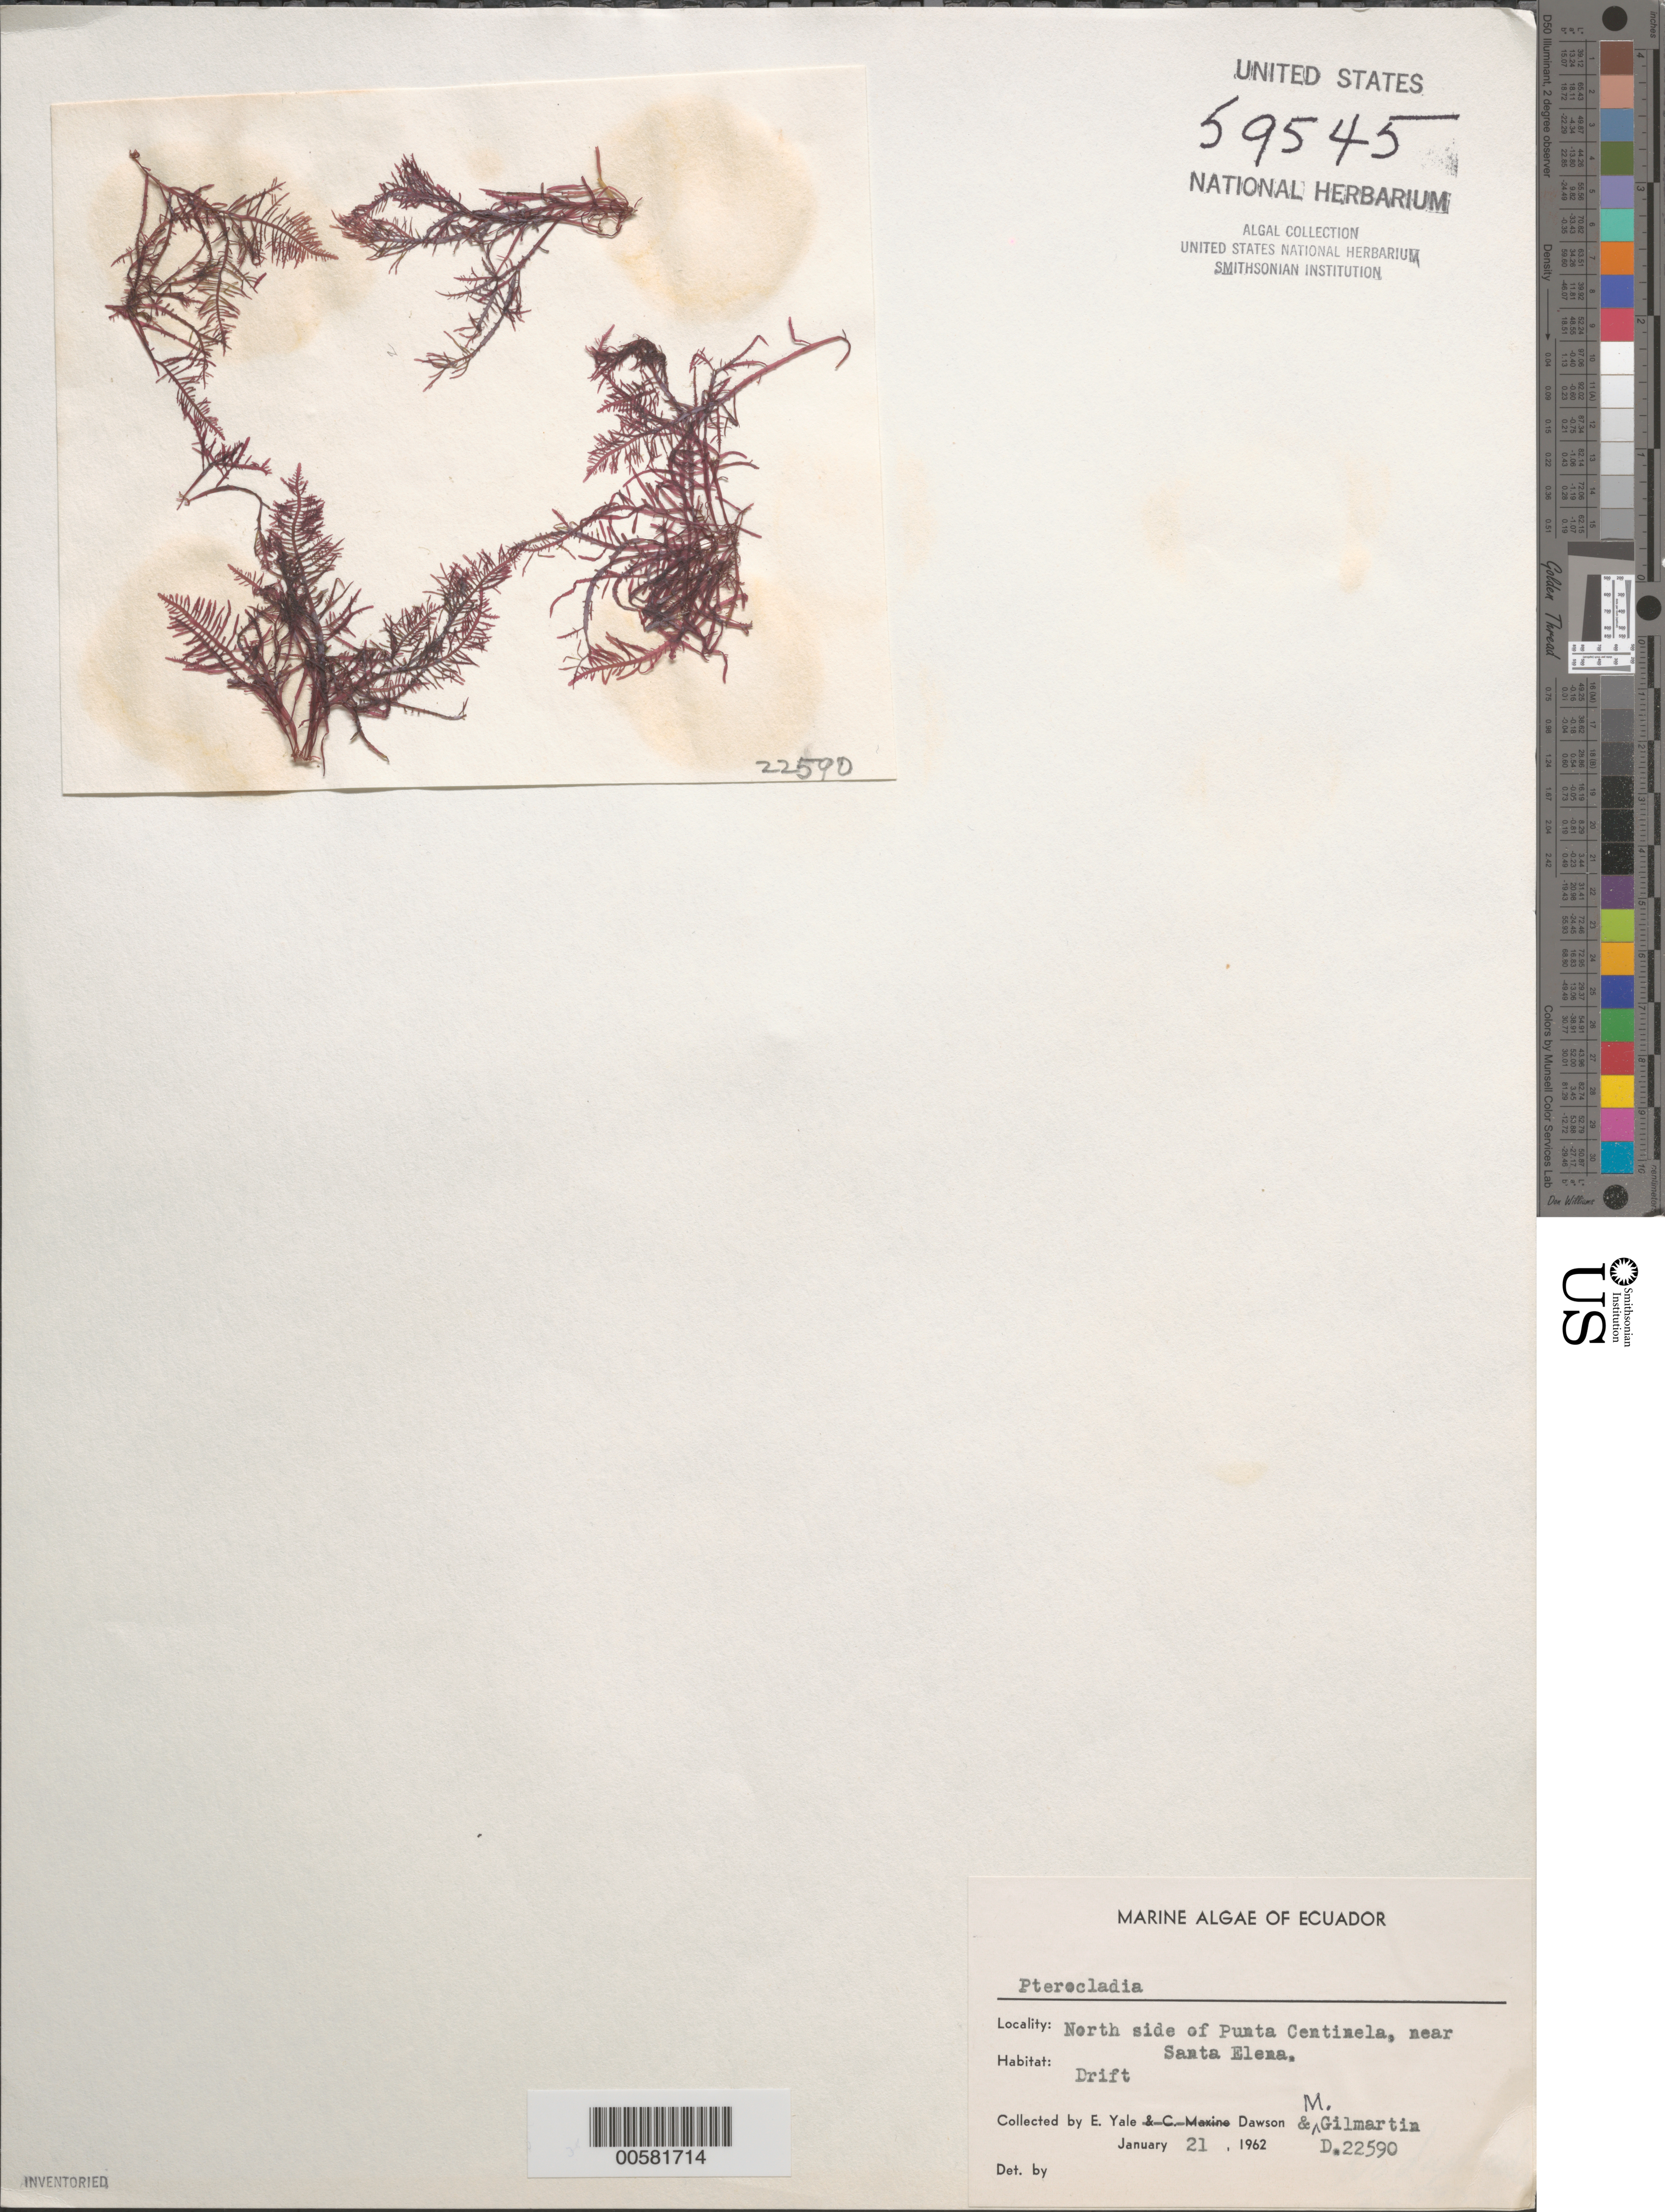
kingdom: Plantae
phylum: Rhodophyta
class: Florideophyceae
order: Gelidiales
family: Pterocladiaceae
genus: Pterocladia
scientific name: Pterocladia sp.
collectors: E. Y. Dawson & M. Gilmartin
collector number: EYD 22590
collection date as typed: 21 Jan 1962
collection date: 1962-01-21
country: Ecuador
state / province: Guayas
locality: Punta Centinela, near Santa Elena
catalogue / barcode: US 59545